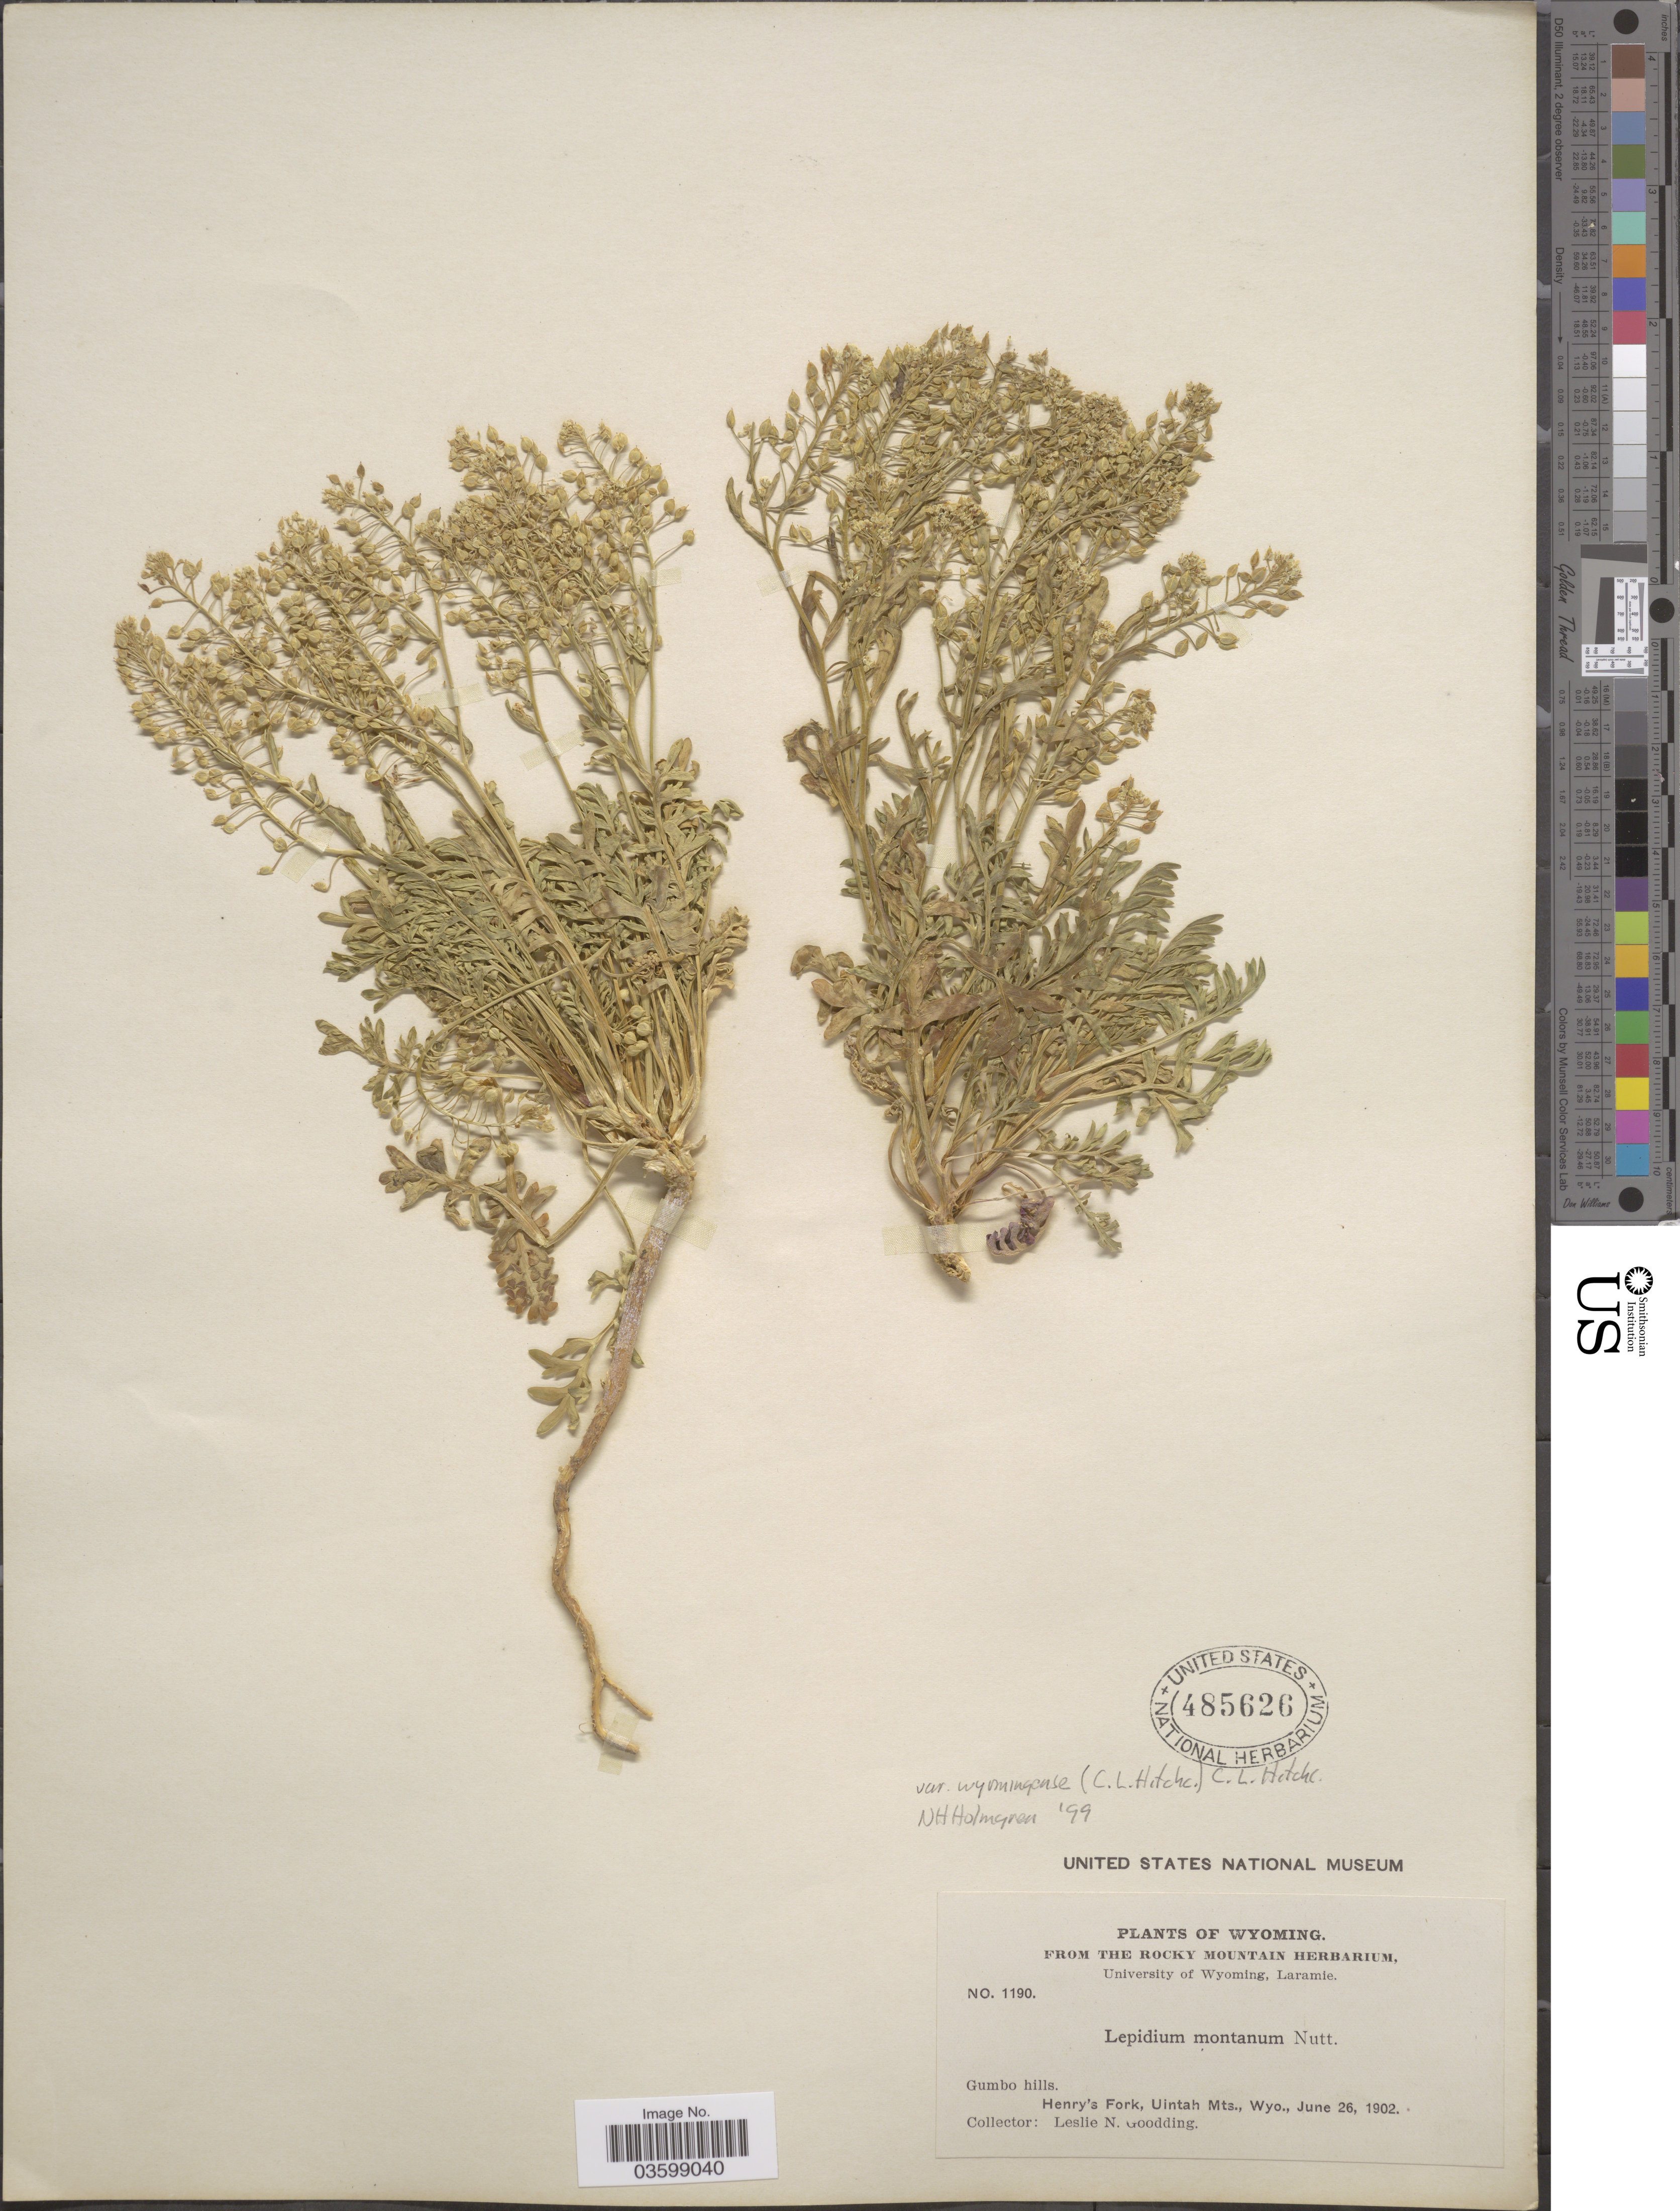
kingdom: Plantae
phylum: Tracheophyta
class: Magnoliopsida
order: Brassicales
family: Brassicaceae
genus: Lepidium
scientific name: Lepidium montanum f. wyomingense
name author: C.L. Hitchc.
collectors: L. N. Goodding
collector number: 1190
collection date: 1902-06-26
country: United States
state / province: Wyoming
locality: Henry's Fork, Uintah Mts.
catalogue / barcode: US 485626